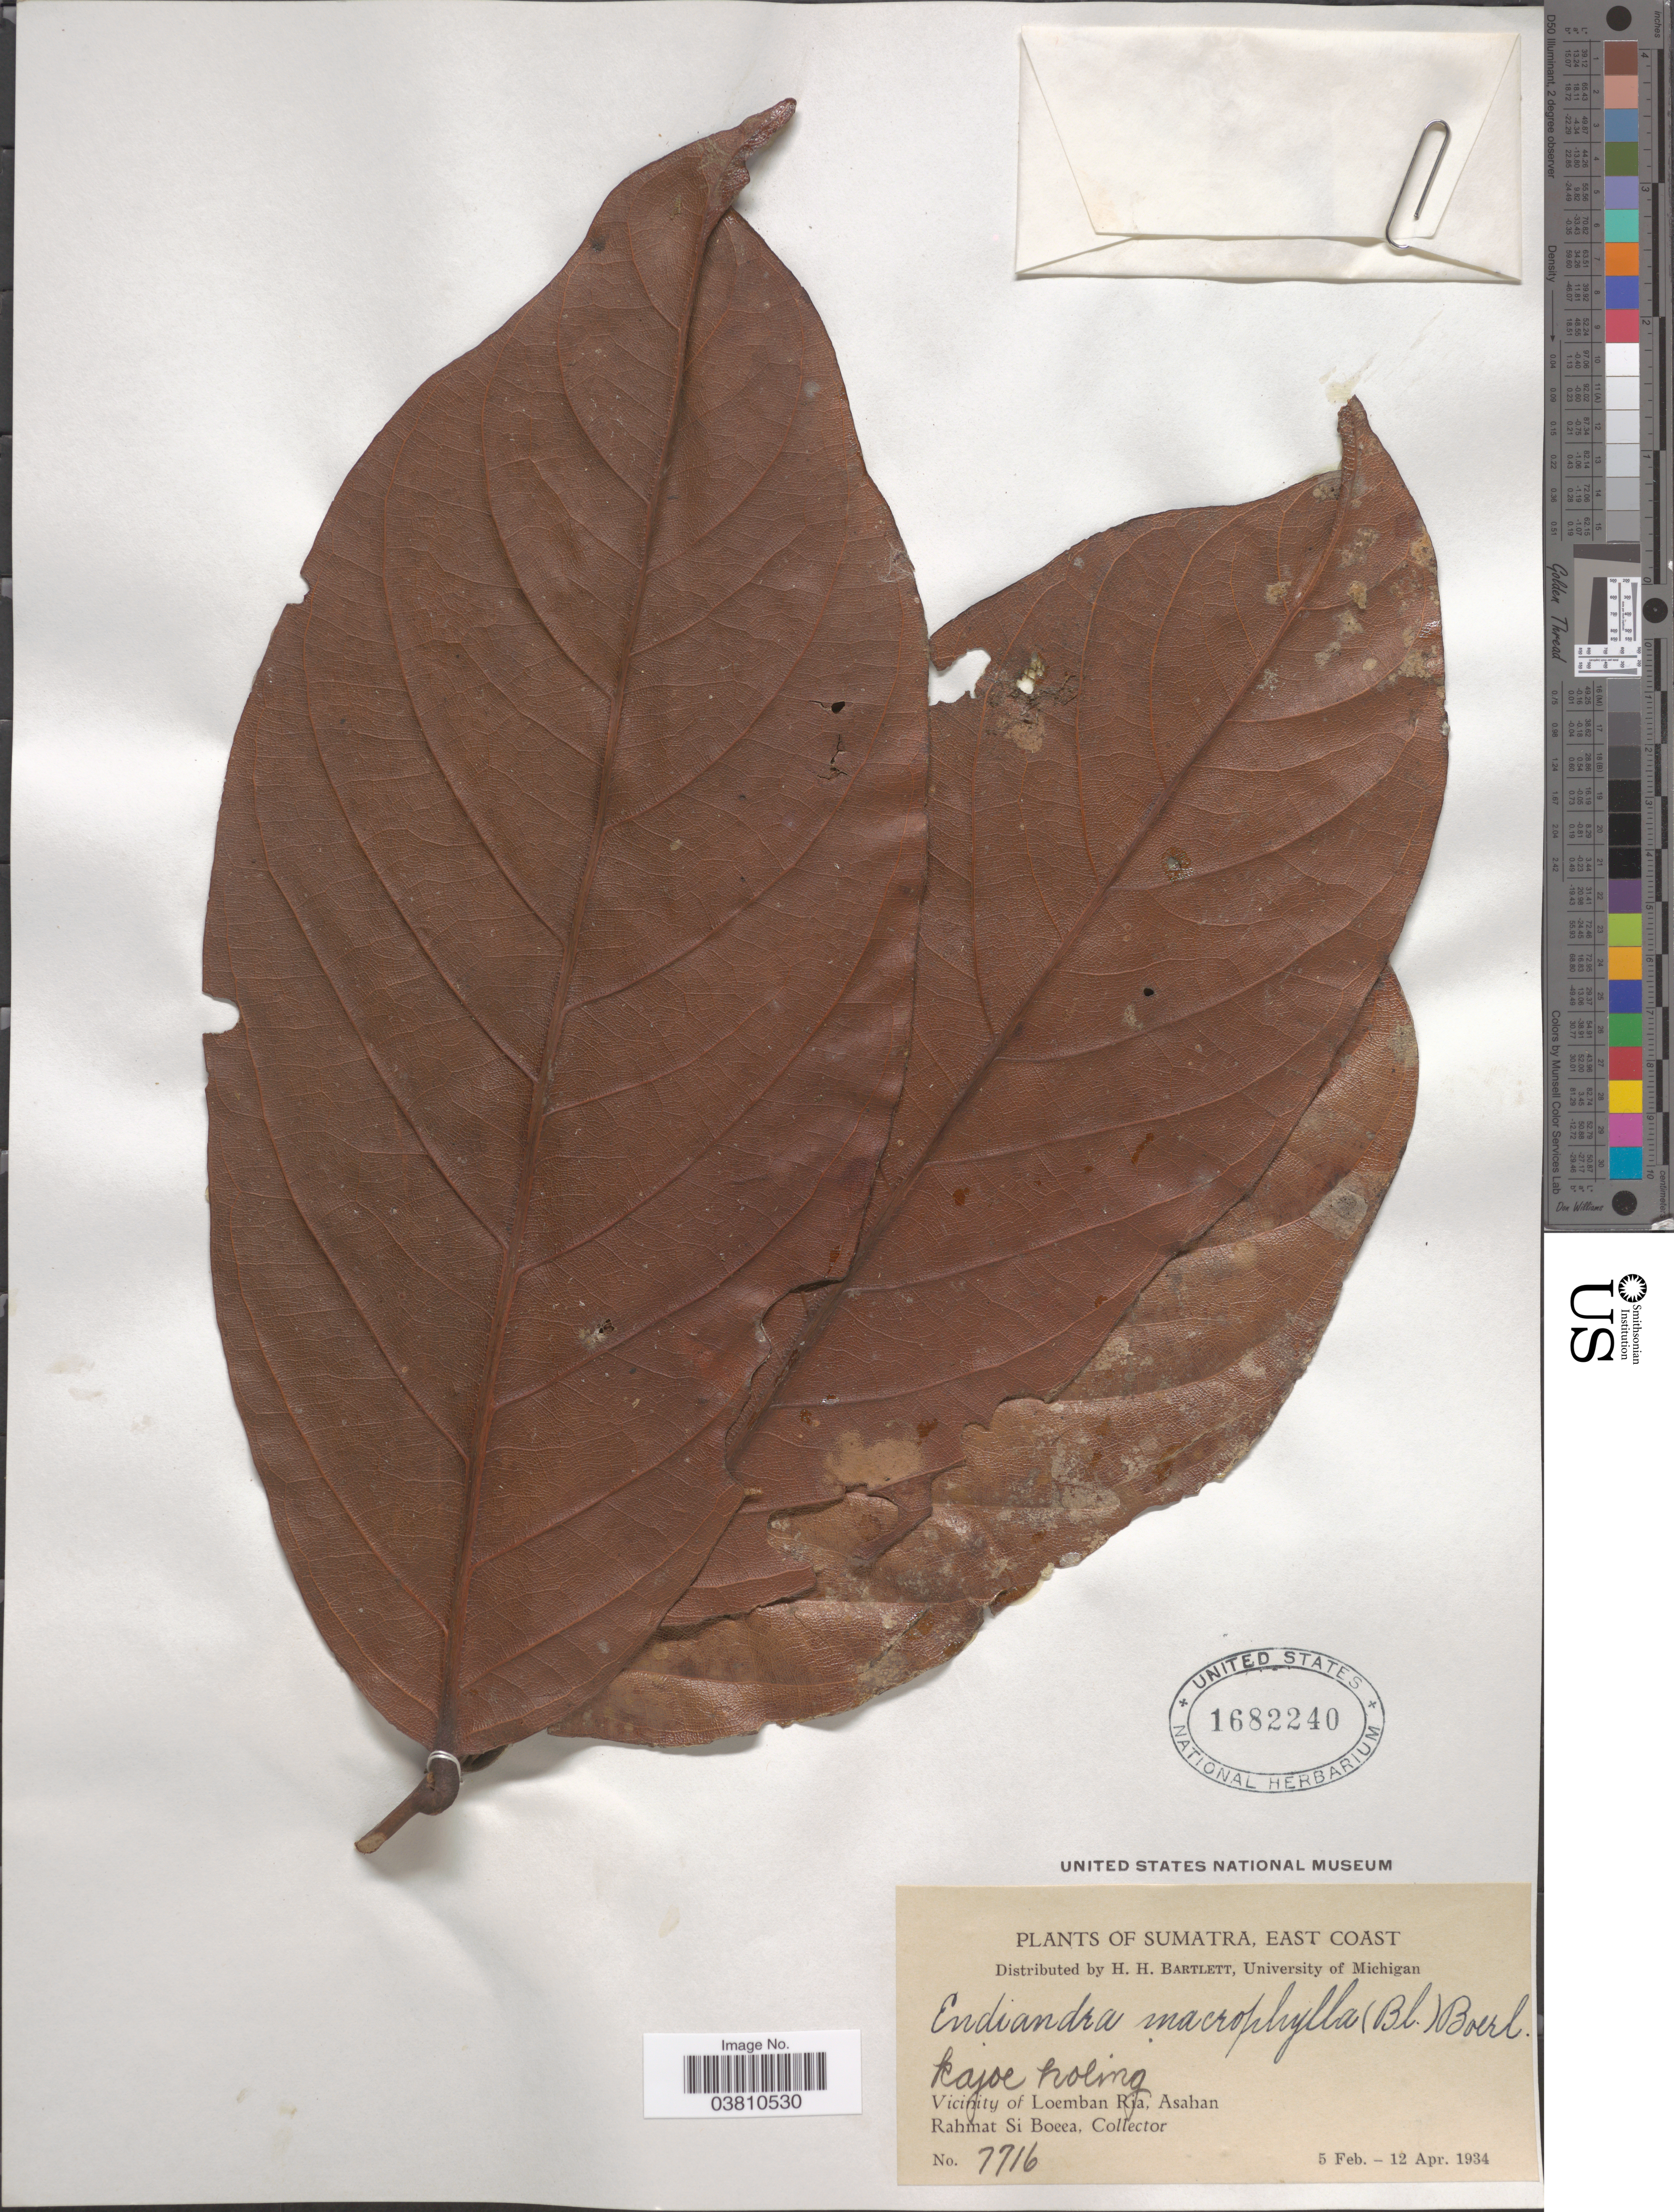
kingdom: Plantae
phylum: Tracheophyta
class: Magnoliopsida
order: Laurales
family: Lauraceae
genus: Endiandra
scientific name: Endiandra macrophylla Merr., nom. illeg.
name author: Merr.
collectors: Rahmat Si Boeea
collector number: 7716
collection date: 1934-02-05/1934-04-12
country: Indonesia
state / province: Sumatra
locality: East Coast. Vicinity of Loemban Ria, Asahan.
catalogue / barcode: US 1682240